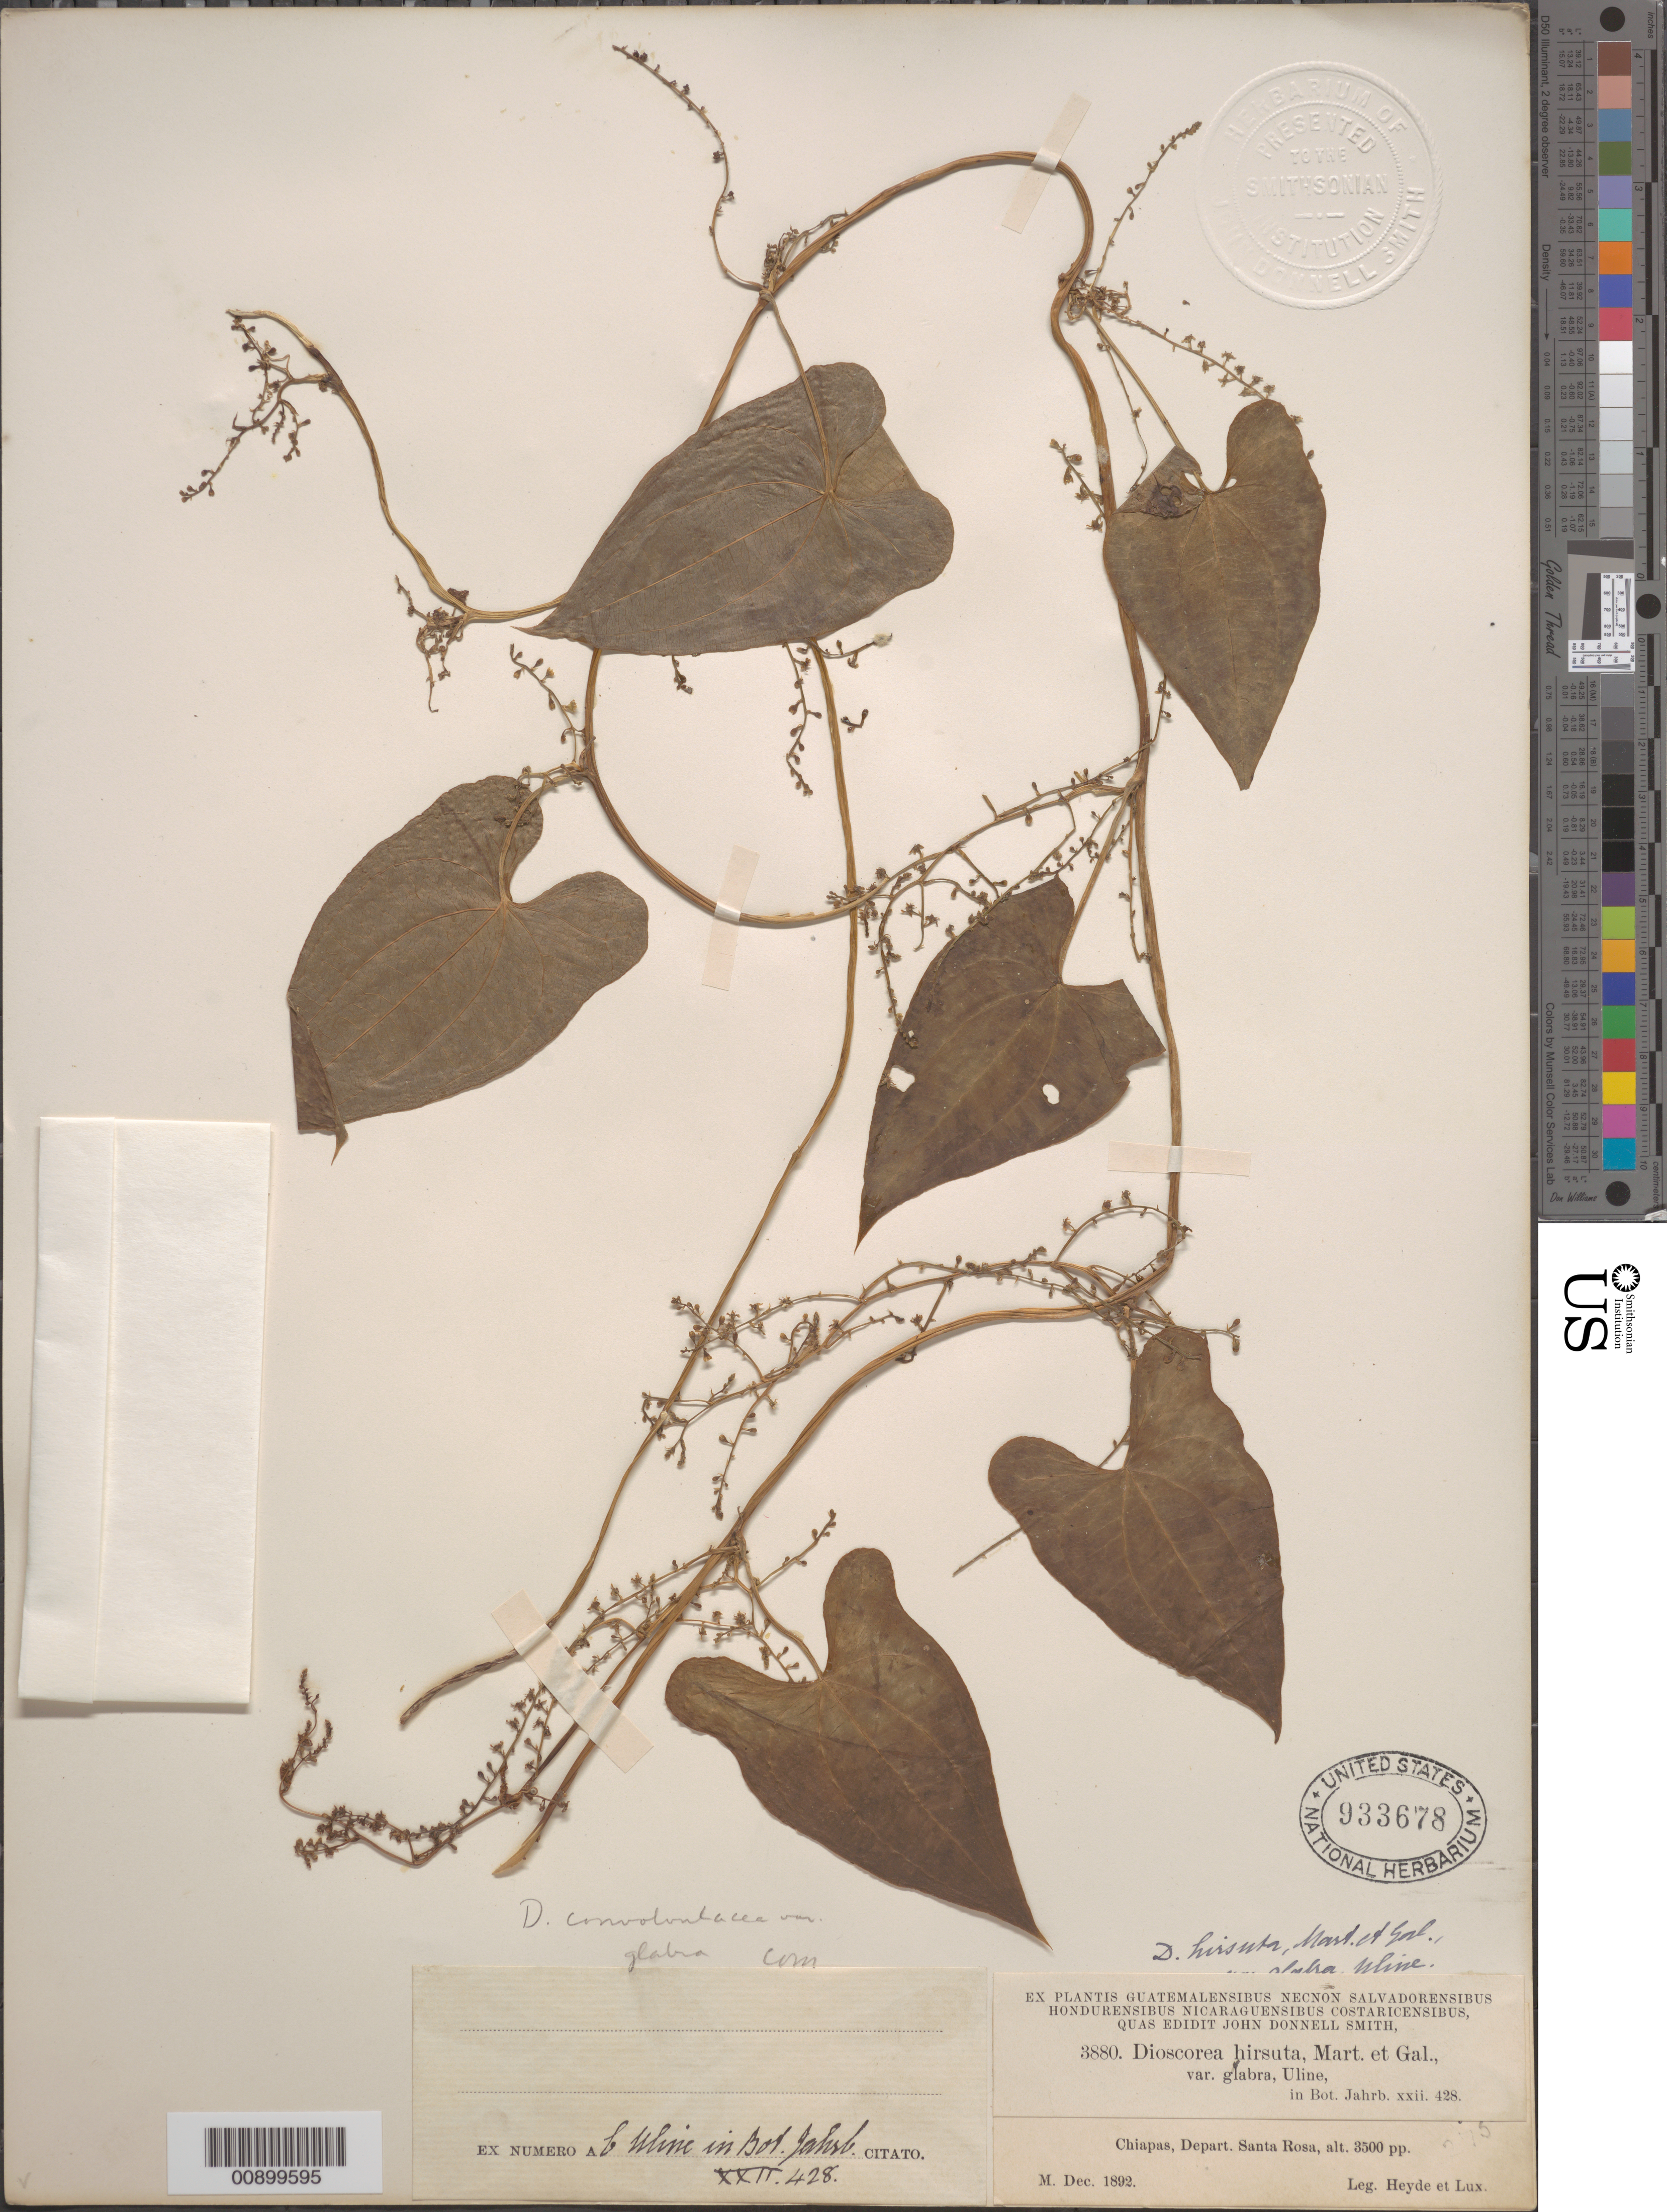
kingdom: Plantae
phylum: Tracheophyta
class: Liliopsida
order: Dioscoreales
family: Dioscoreaceae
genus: Dioscorea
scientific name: Dioscorea convolvulacea var. glabra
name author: (Hemsl.) Uline ex R. Knuth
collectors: E. T. Heyde & E. Lux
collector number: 275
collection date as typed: Dec 1892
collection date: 1892-12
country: Mexico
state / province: Chiapas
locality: Chiapas, Depart. Santa Rosa.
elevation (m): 1067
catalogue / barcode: US 933678